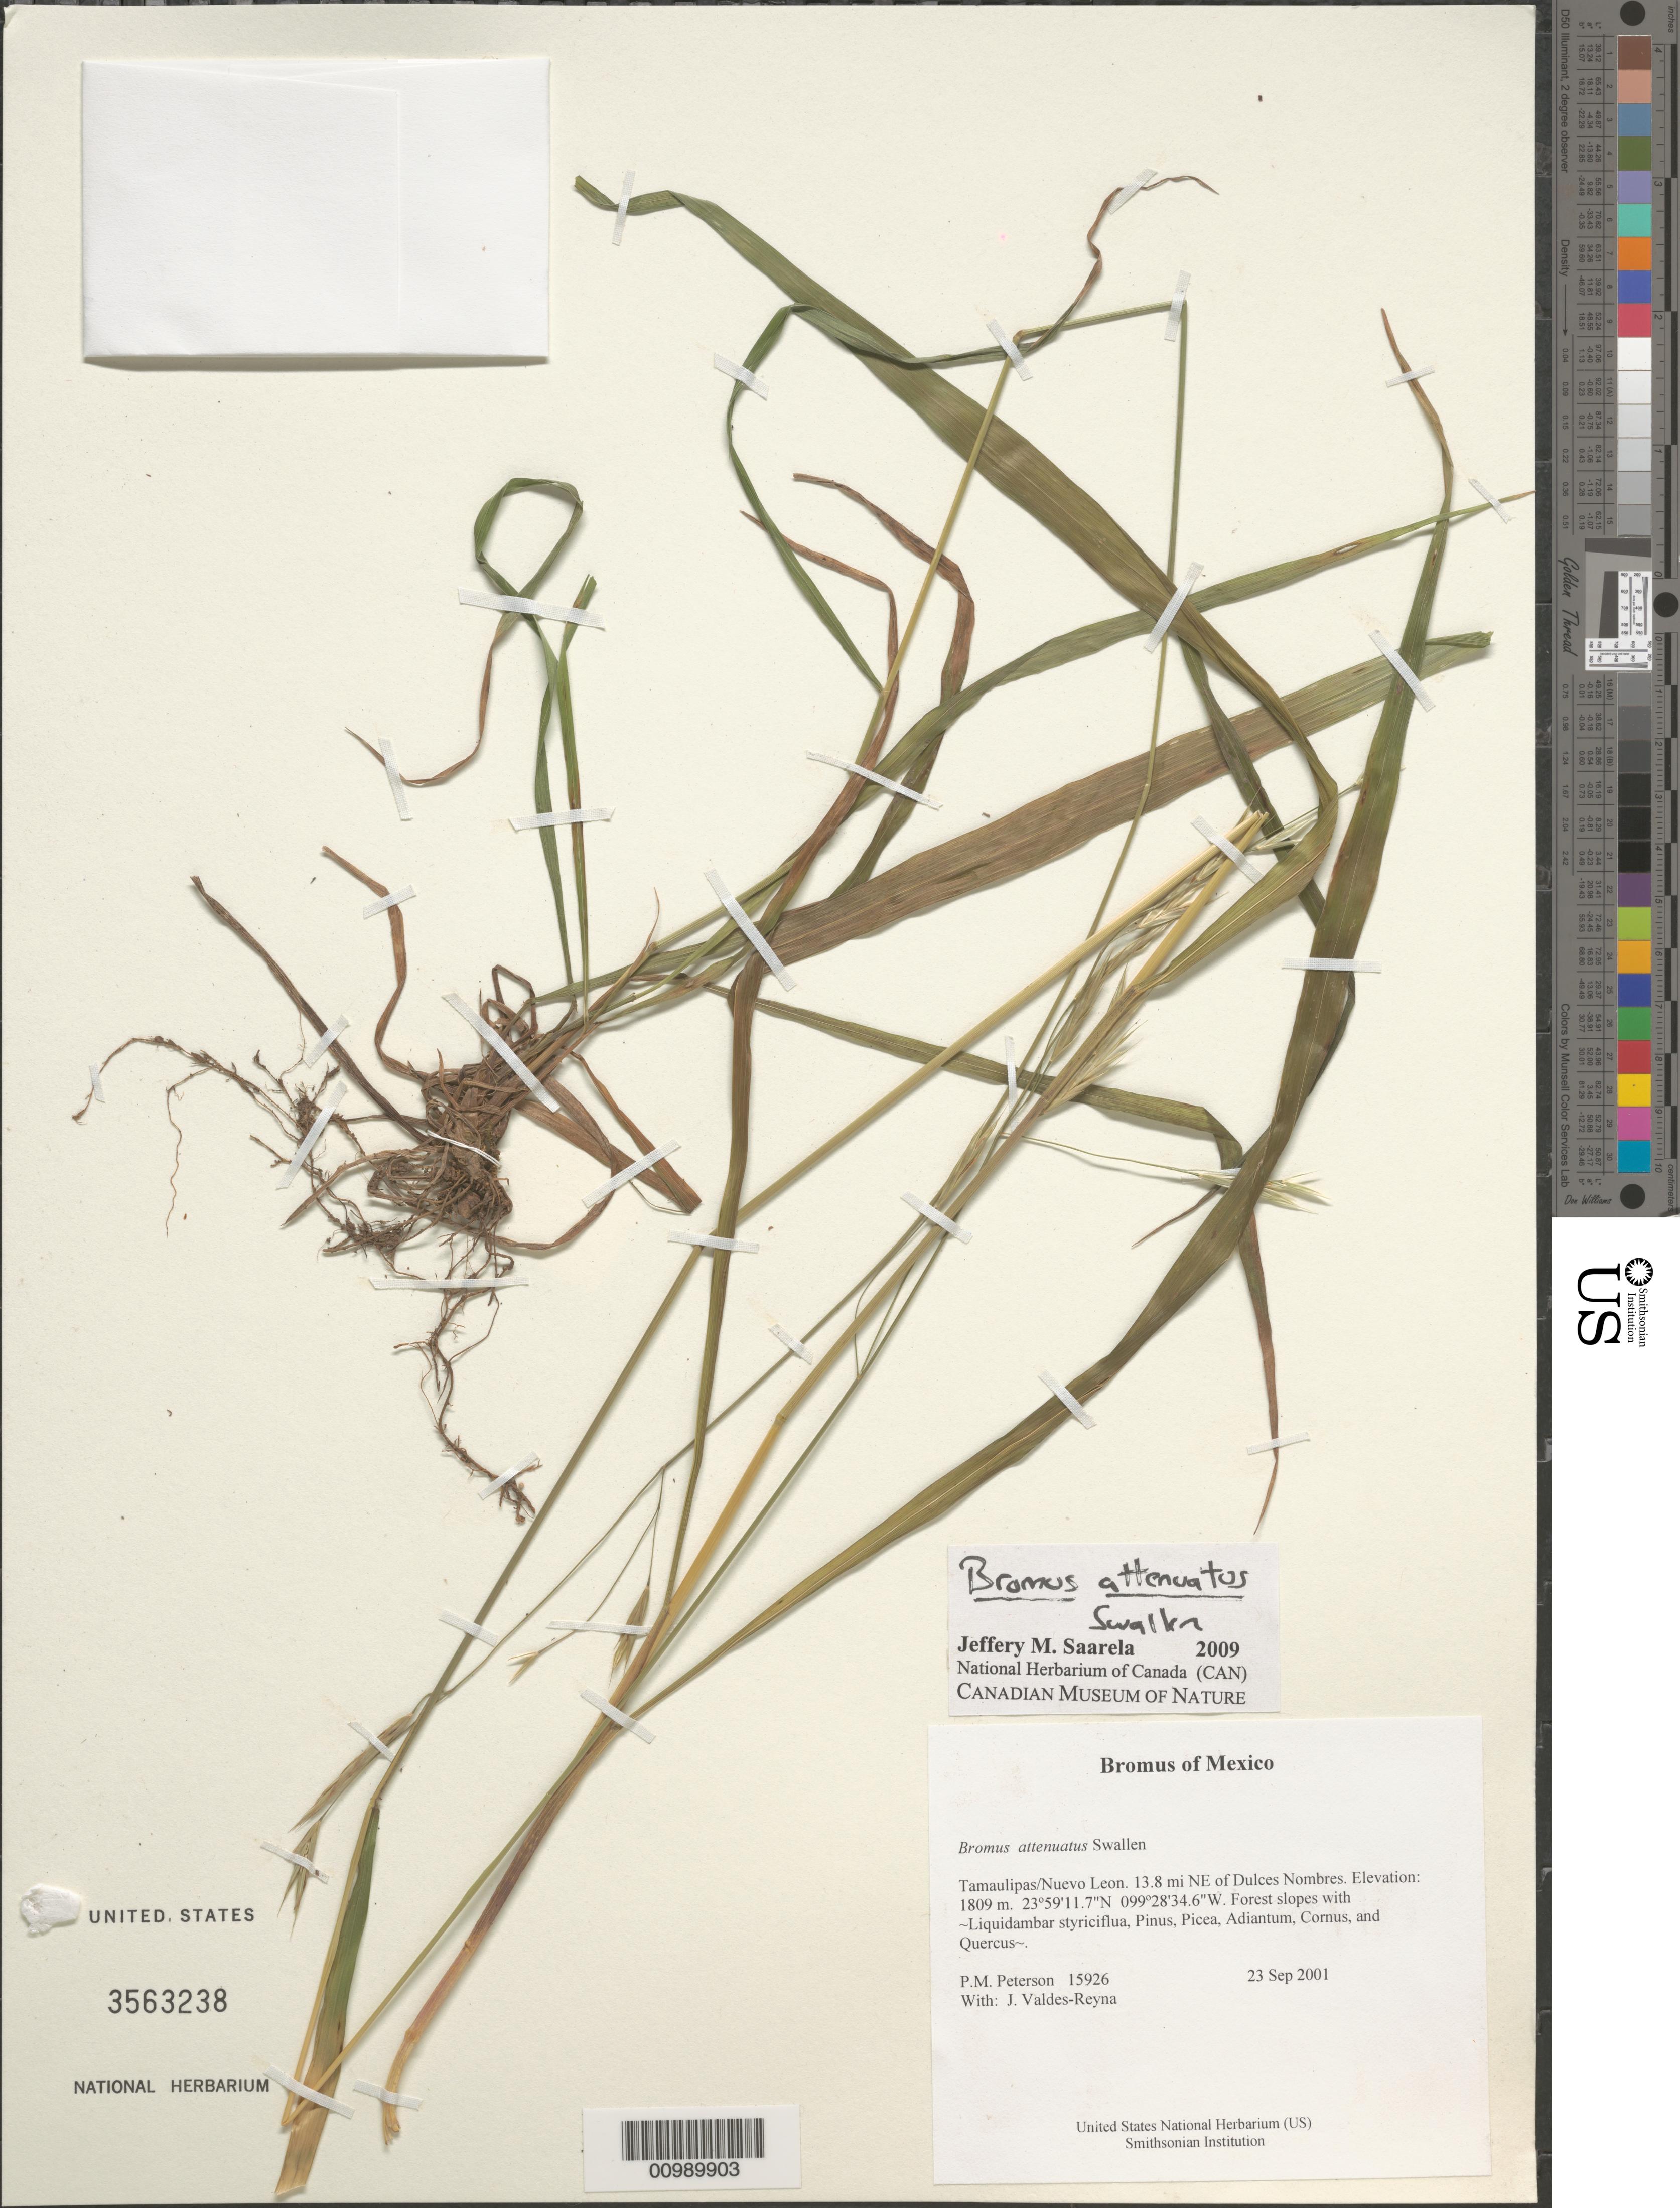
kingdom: Plantae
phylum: Tracheophyta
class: Liliopsida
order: Poales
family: Poaceae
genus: Bromus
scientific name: Bromus attenuatus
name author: Swallen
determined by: Saarela, J. M., (CAN), Canadian Museum of Nature (CANADA)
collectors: P. M. Peterson & J. Valdés-Reyna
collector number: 15926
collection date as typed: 23 Sep 2001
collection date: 2001-09-23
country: Mexico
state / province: Nuevo León / Tamaulipas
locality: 13.8 mi NE of Dulces Nombres.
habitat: Forest slopes with ~Liquidambar styriciflua, Pinus, Picea, Adiantum, Cornus, and Quercus~.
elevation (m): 1809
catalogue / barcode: US 3563238